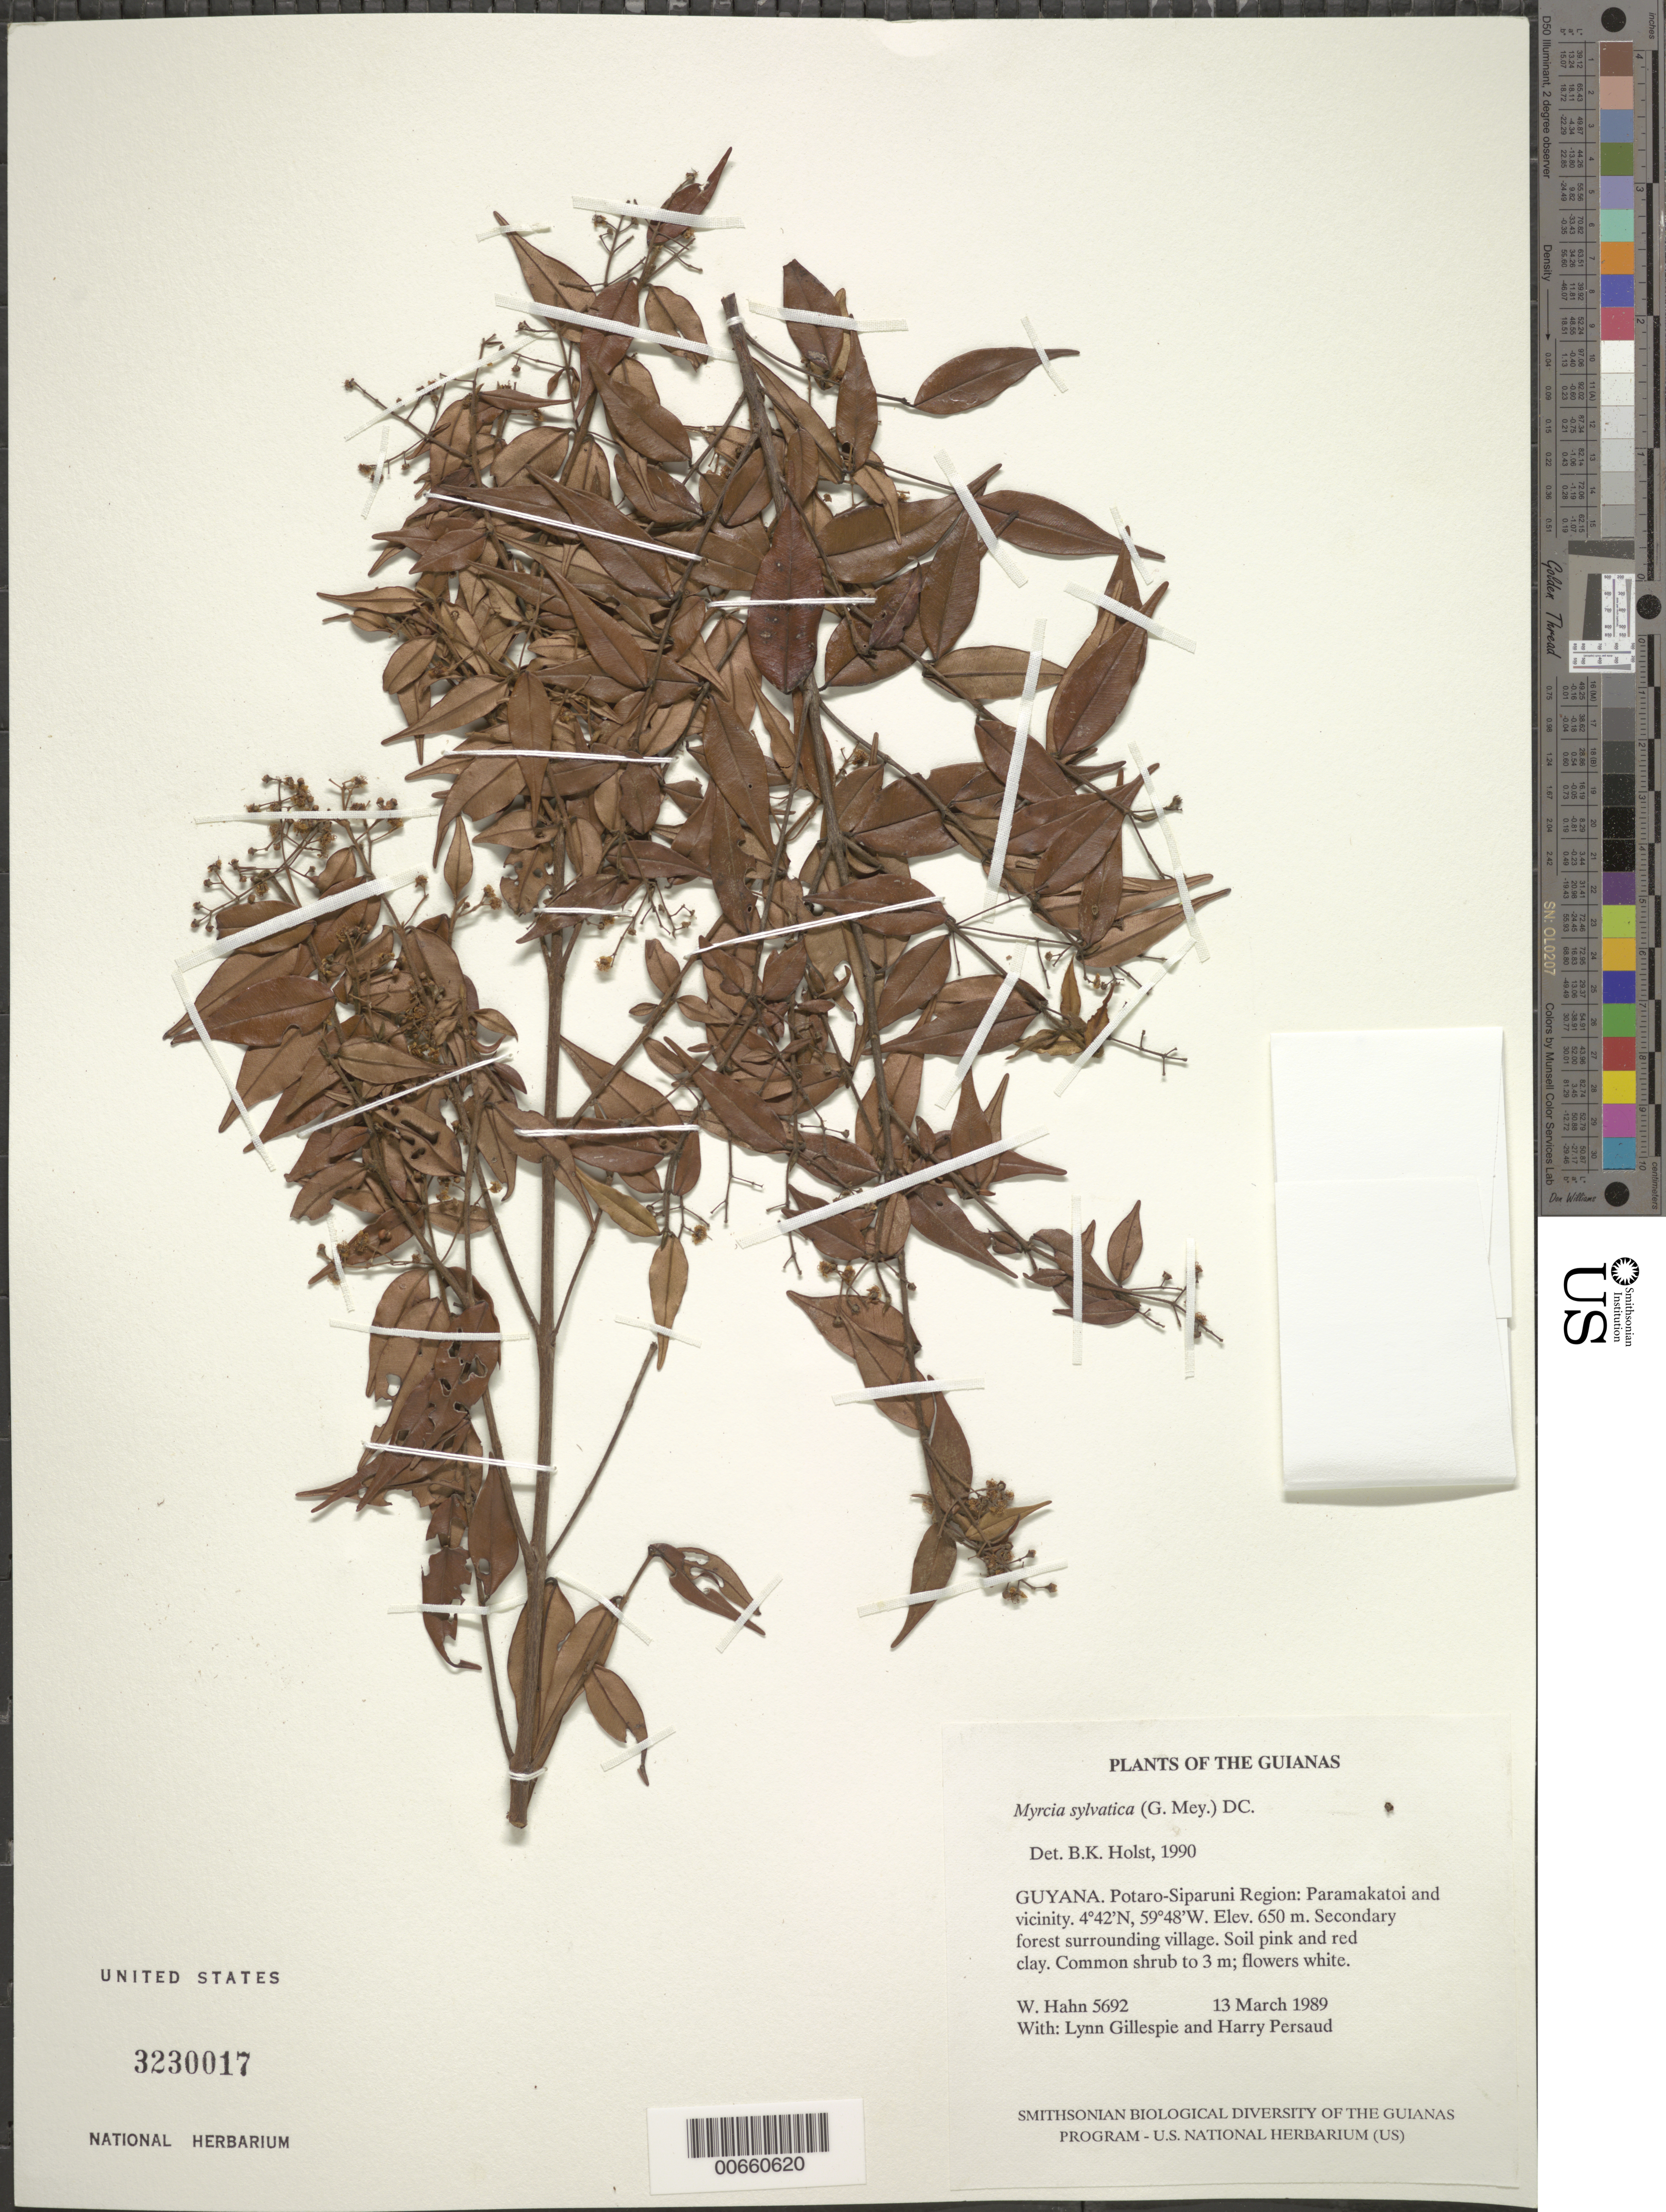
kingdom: Plantae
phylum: Tracheophyta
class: Magnoliopsida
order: Myrtales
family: Myrtaceae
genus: Myrcia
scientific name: Myrcia sylvatica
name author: (G. Mey.) DC.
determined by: Holst, Bruce K.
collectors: W. Hahn, L. J. Gillespie & H. Persaud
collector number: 5692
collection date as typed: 13 March 1989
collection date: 1989-03-13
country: Guyana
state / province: Potaro-Siparuni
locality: Paramakatoi and vicinity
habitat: Secondary forest surrounding village. Soil pink and red clay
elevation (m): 650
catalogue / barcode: US 3230017